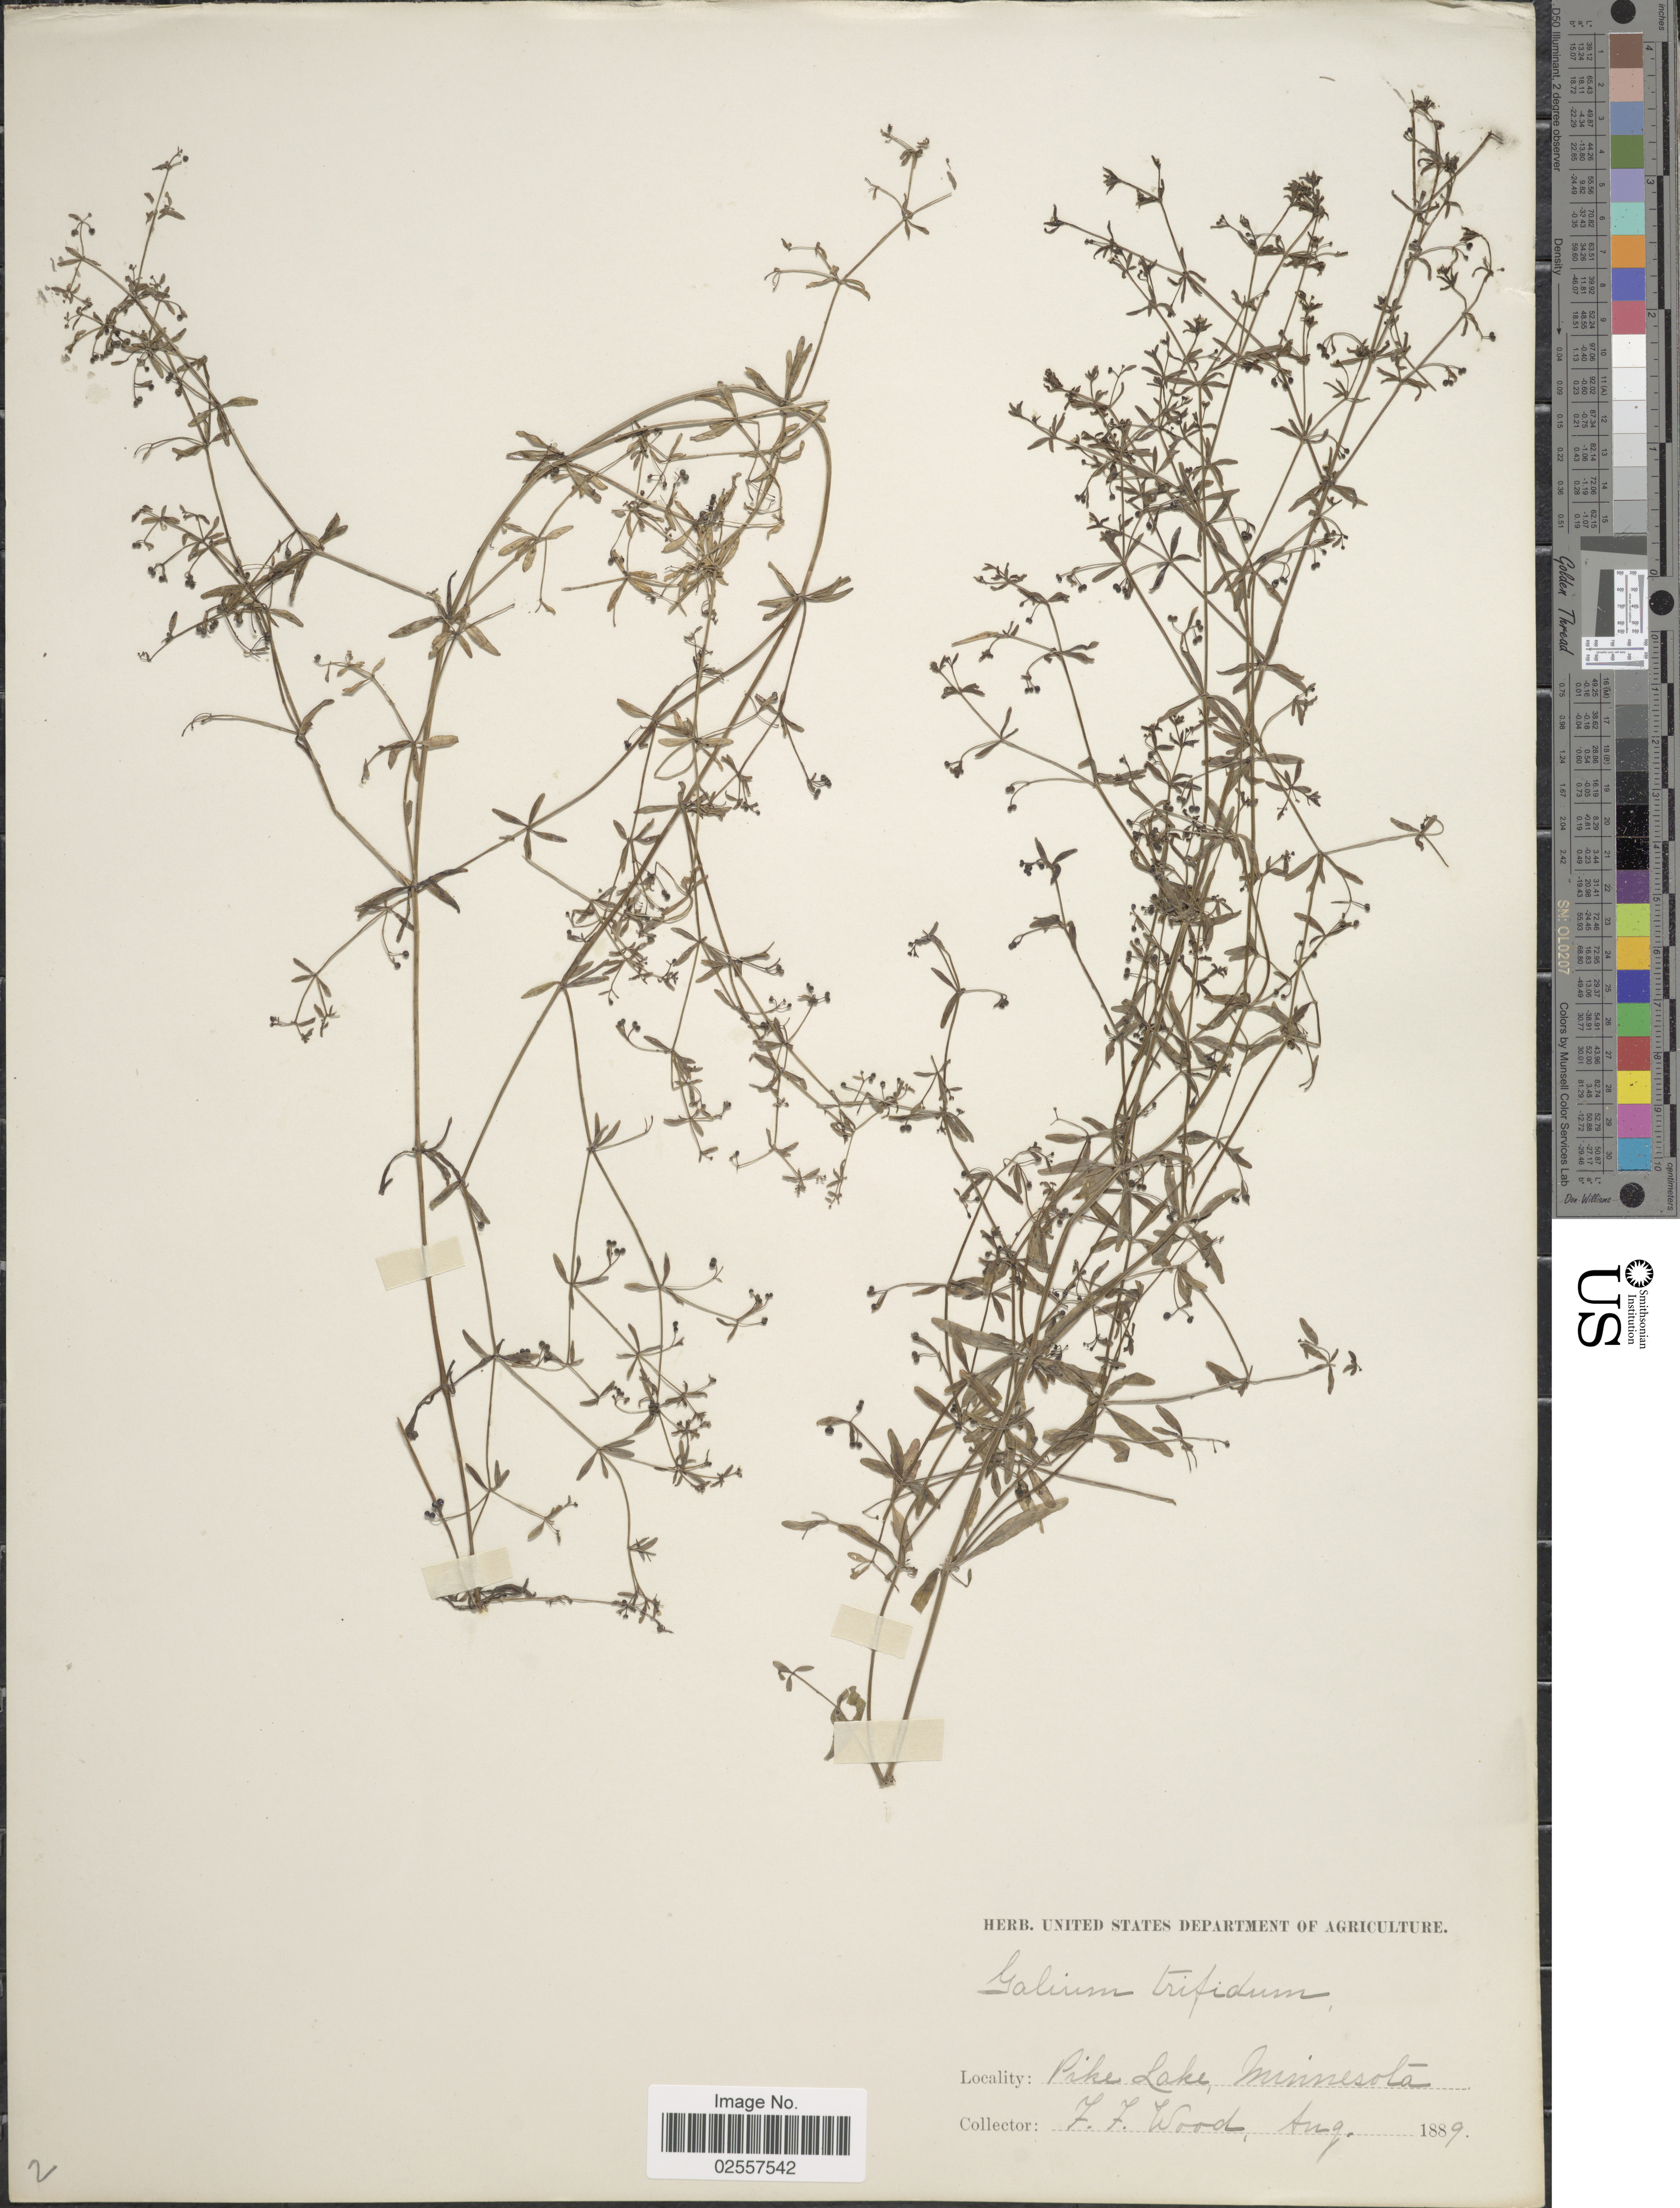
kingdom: Plantae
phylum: Tracheophyta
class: Magnoliopsida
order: Gentianales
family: Rubiaceae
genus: Galium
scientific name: Galium claytoni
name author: Michx.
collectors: F. Wood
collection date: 1889-08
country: United States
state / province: Minnesota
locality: Pike Lake